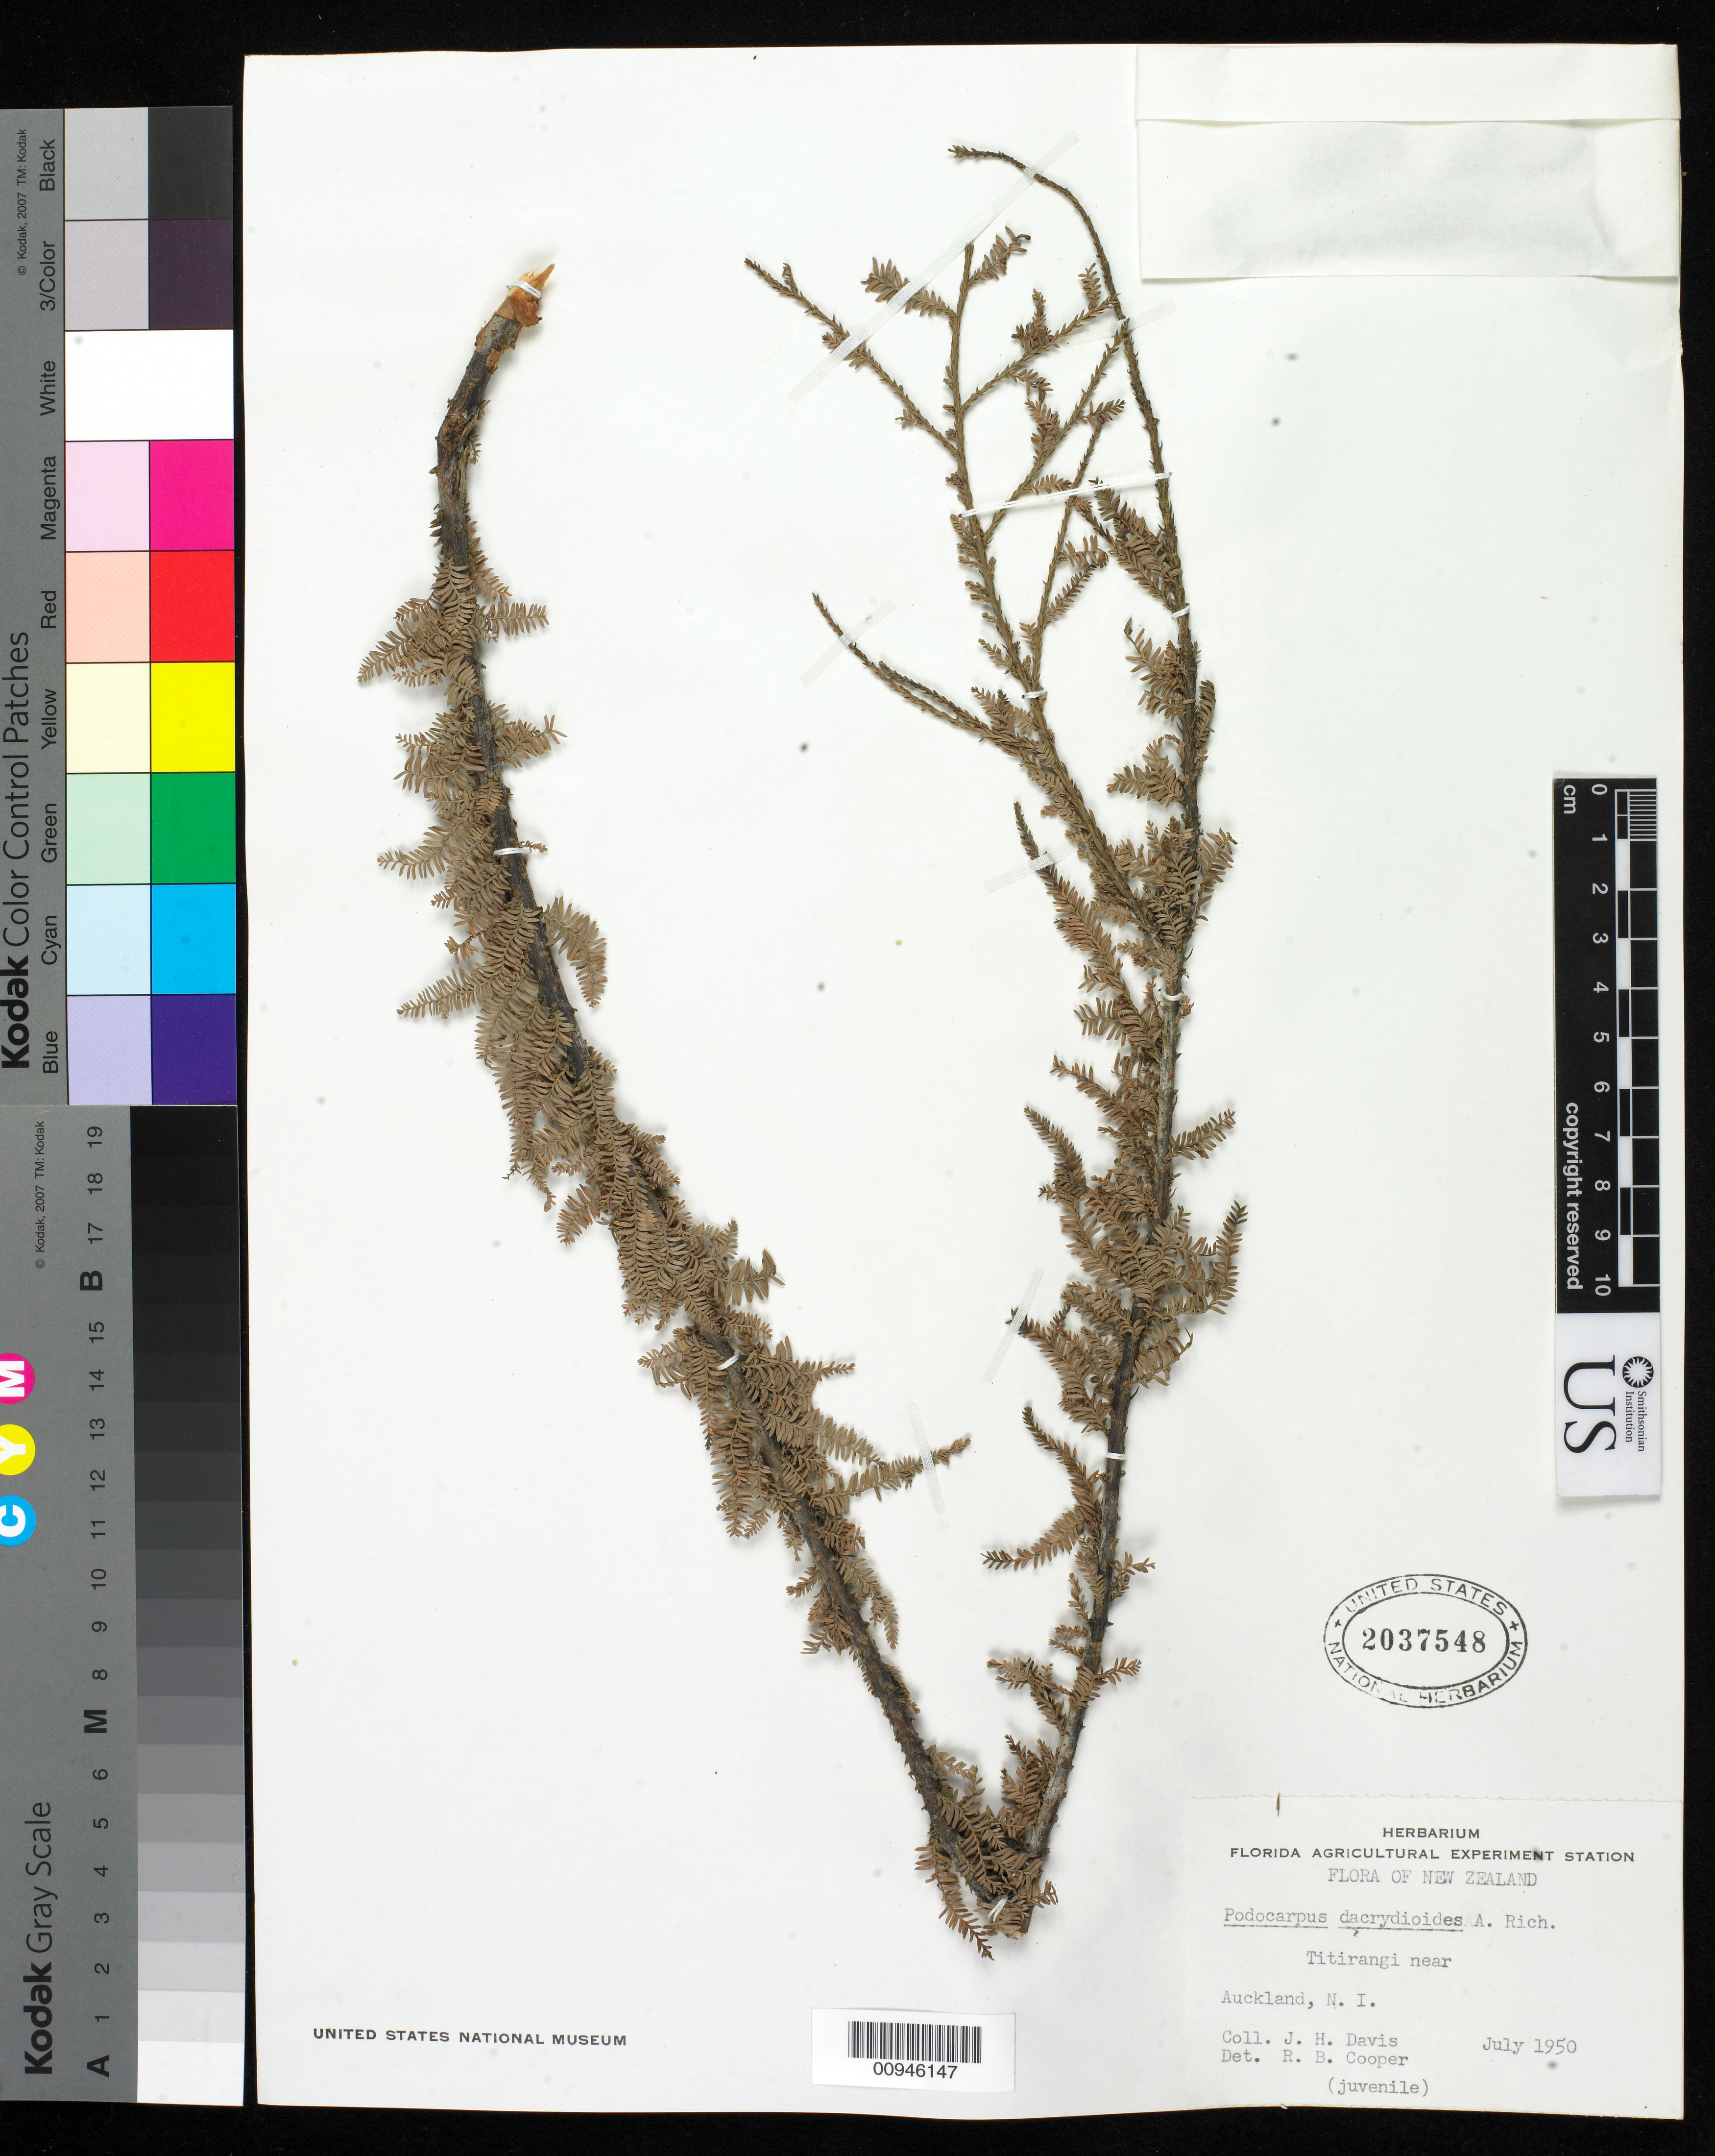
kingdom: Plantae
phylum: Tracheophyta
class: Pinopsida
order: Pinales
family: Podocarpaceae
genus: Podocarpus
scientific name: Podocarpus dacrydioides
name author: A. Rich.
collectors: J. Davis & R. Cooper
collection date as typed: Jul 1950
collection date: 1950-07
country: New Zealand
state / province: Auckland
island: North I.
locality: Titirangi near Auckland.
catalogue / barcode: US 2037548